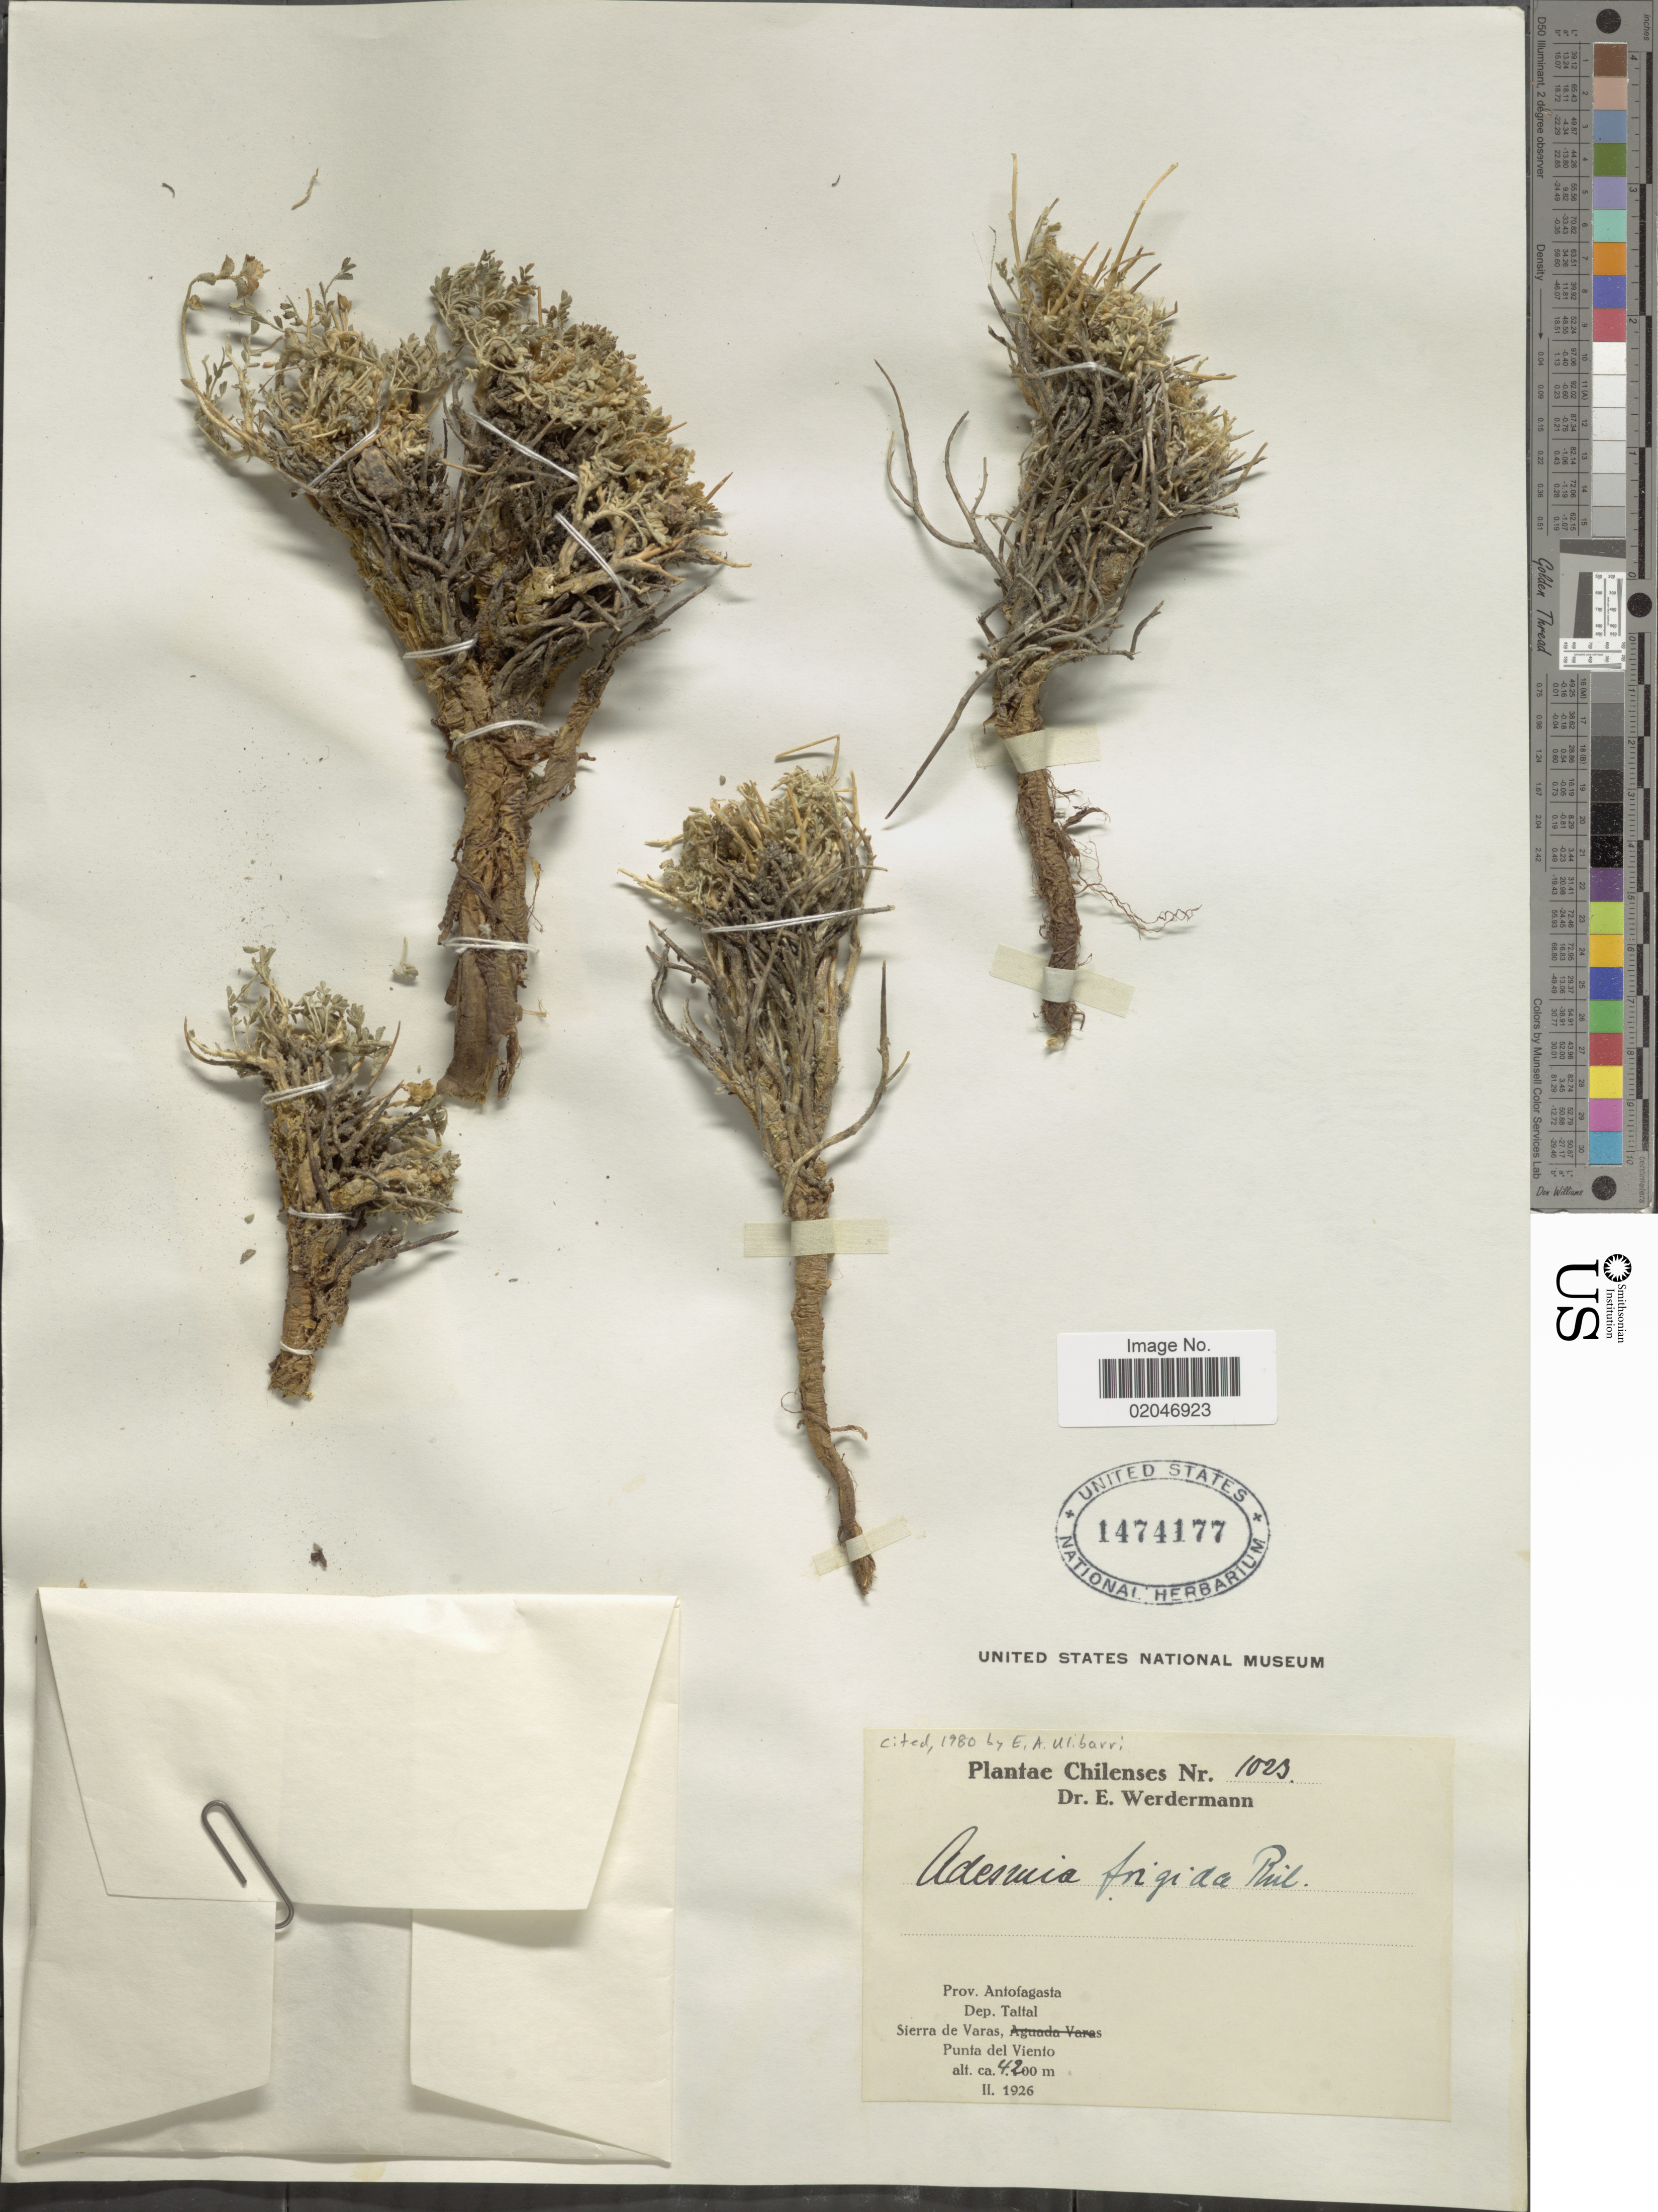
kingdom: Plantae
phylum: Tracheophyta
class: Magnoliopsida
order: Fabales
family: Fabaceae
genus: Adesmia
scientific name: Adesmia frigida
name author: Phil.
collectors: E. Werdermann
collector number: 1023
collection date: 1926-02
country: Chile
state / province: Antofagasta (II)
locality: Dep. Taital, Sierra de Varas, Punta del Viento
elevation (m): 4200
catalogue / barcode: US 1474177